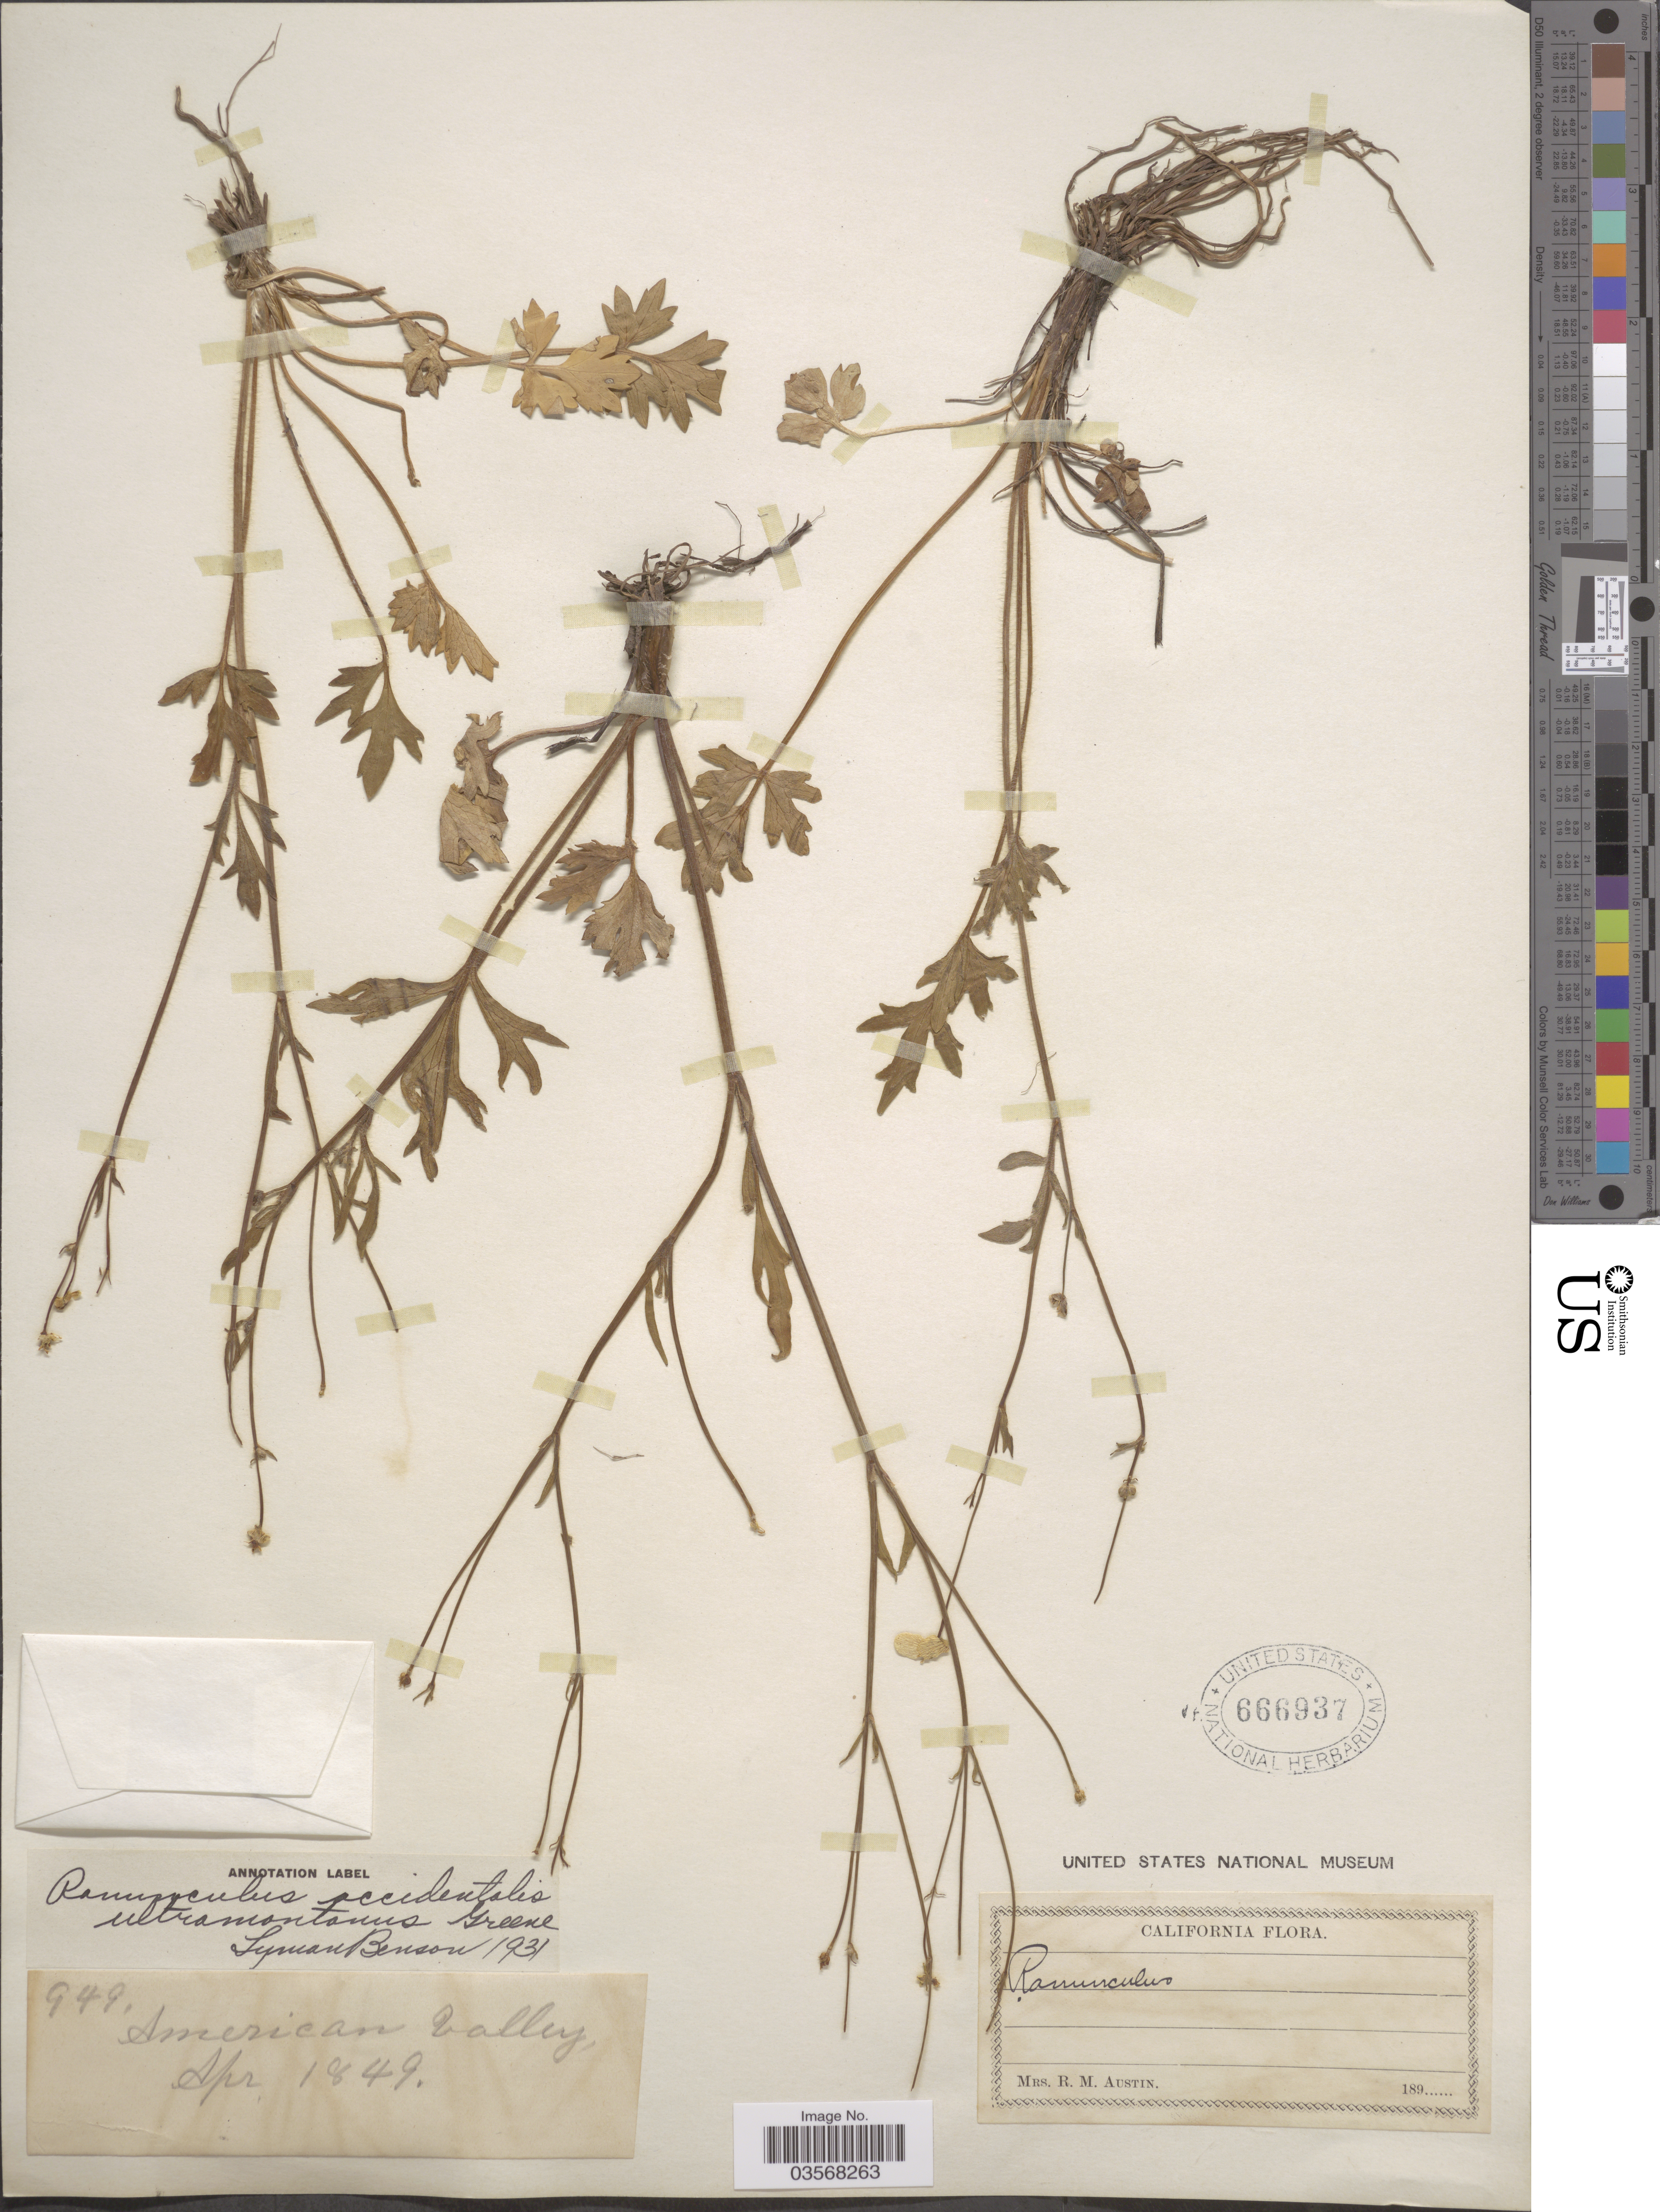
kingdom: Plantae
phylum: Tracheophyta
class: Magnoliopsida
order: Ranunculales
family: Ranunculaceae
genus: Ranunculus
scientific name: Ranunculus occidentalis var. ultramontanus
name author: Nutt.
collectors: R. Austin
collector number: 949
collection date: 1849-04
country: United States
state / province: California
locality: American Valley.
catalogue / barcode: US 666937